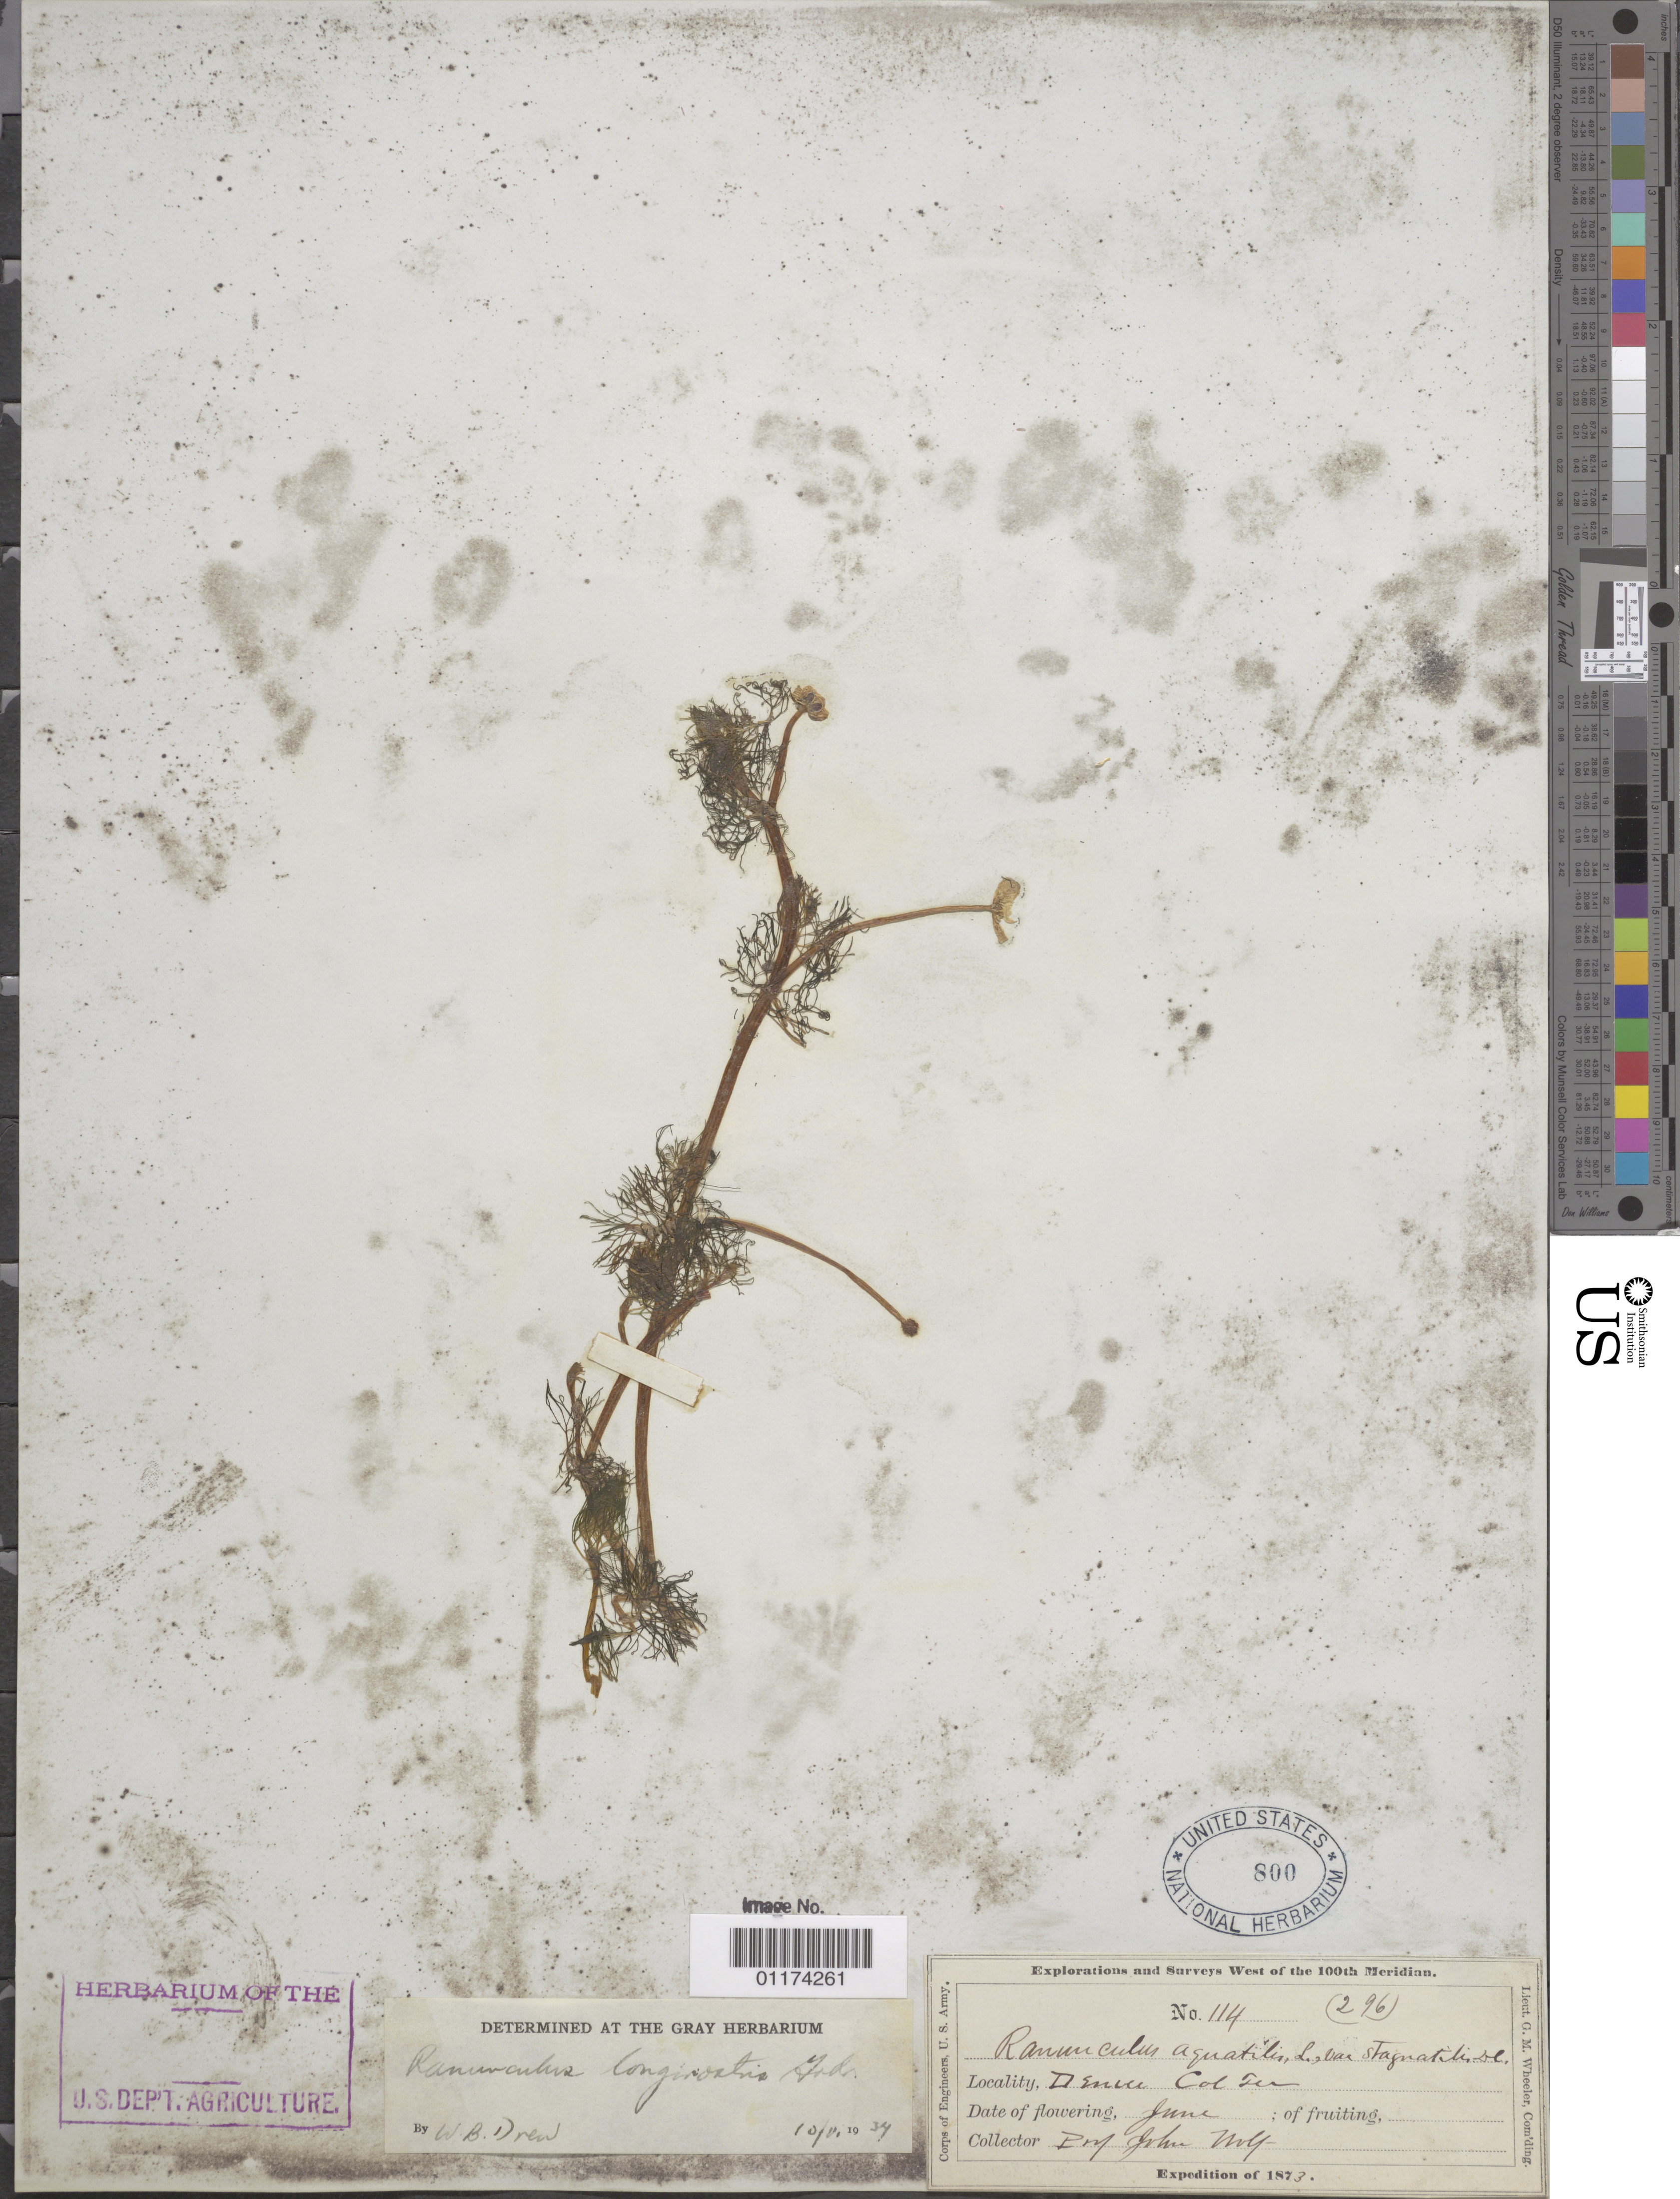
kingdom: Plantae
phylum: Tracheophyta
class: Magnoliopsida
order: Ranunculales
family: Ranunculaceae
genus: Ranunculus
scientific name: Ranunculus longirostris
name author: Godr.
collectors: J. Wolf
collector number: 114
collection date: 1873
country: United States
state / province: Colorado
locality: Denver.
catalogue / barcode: US 800